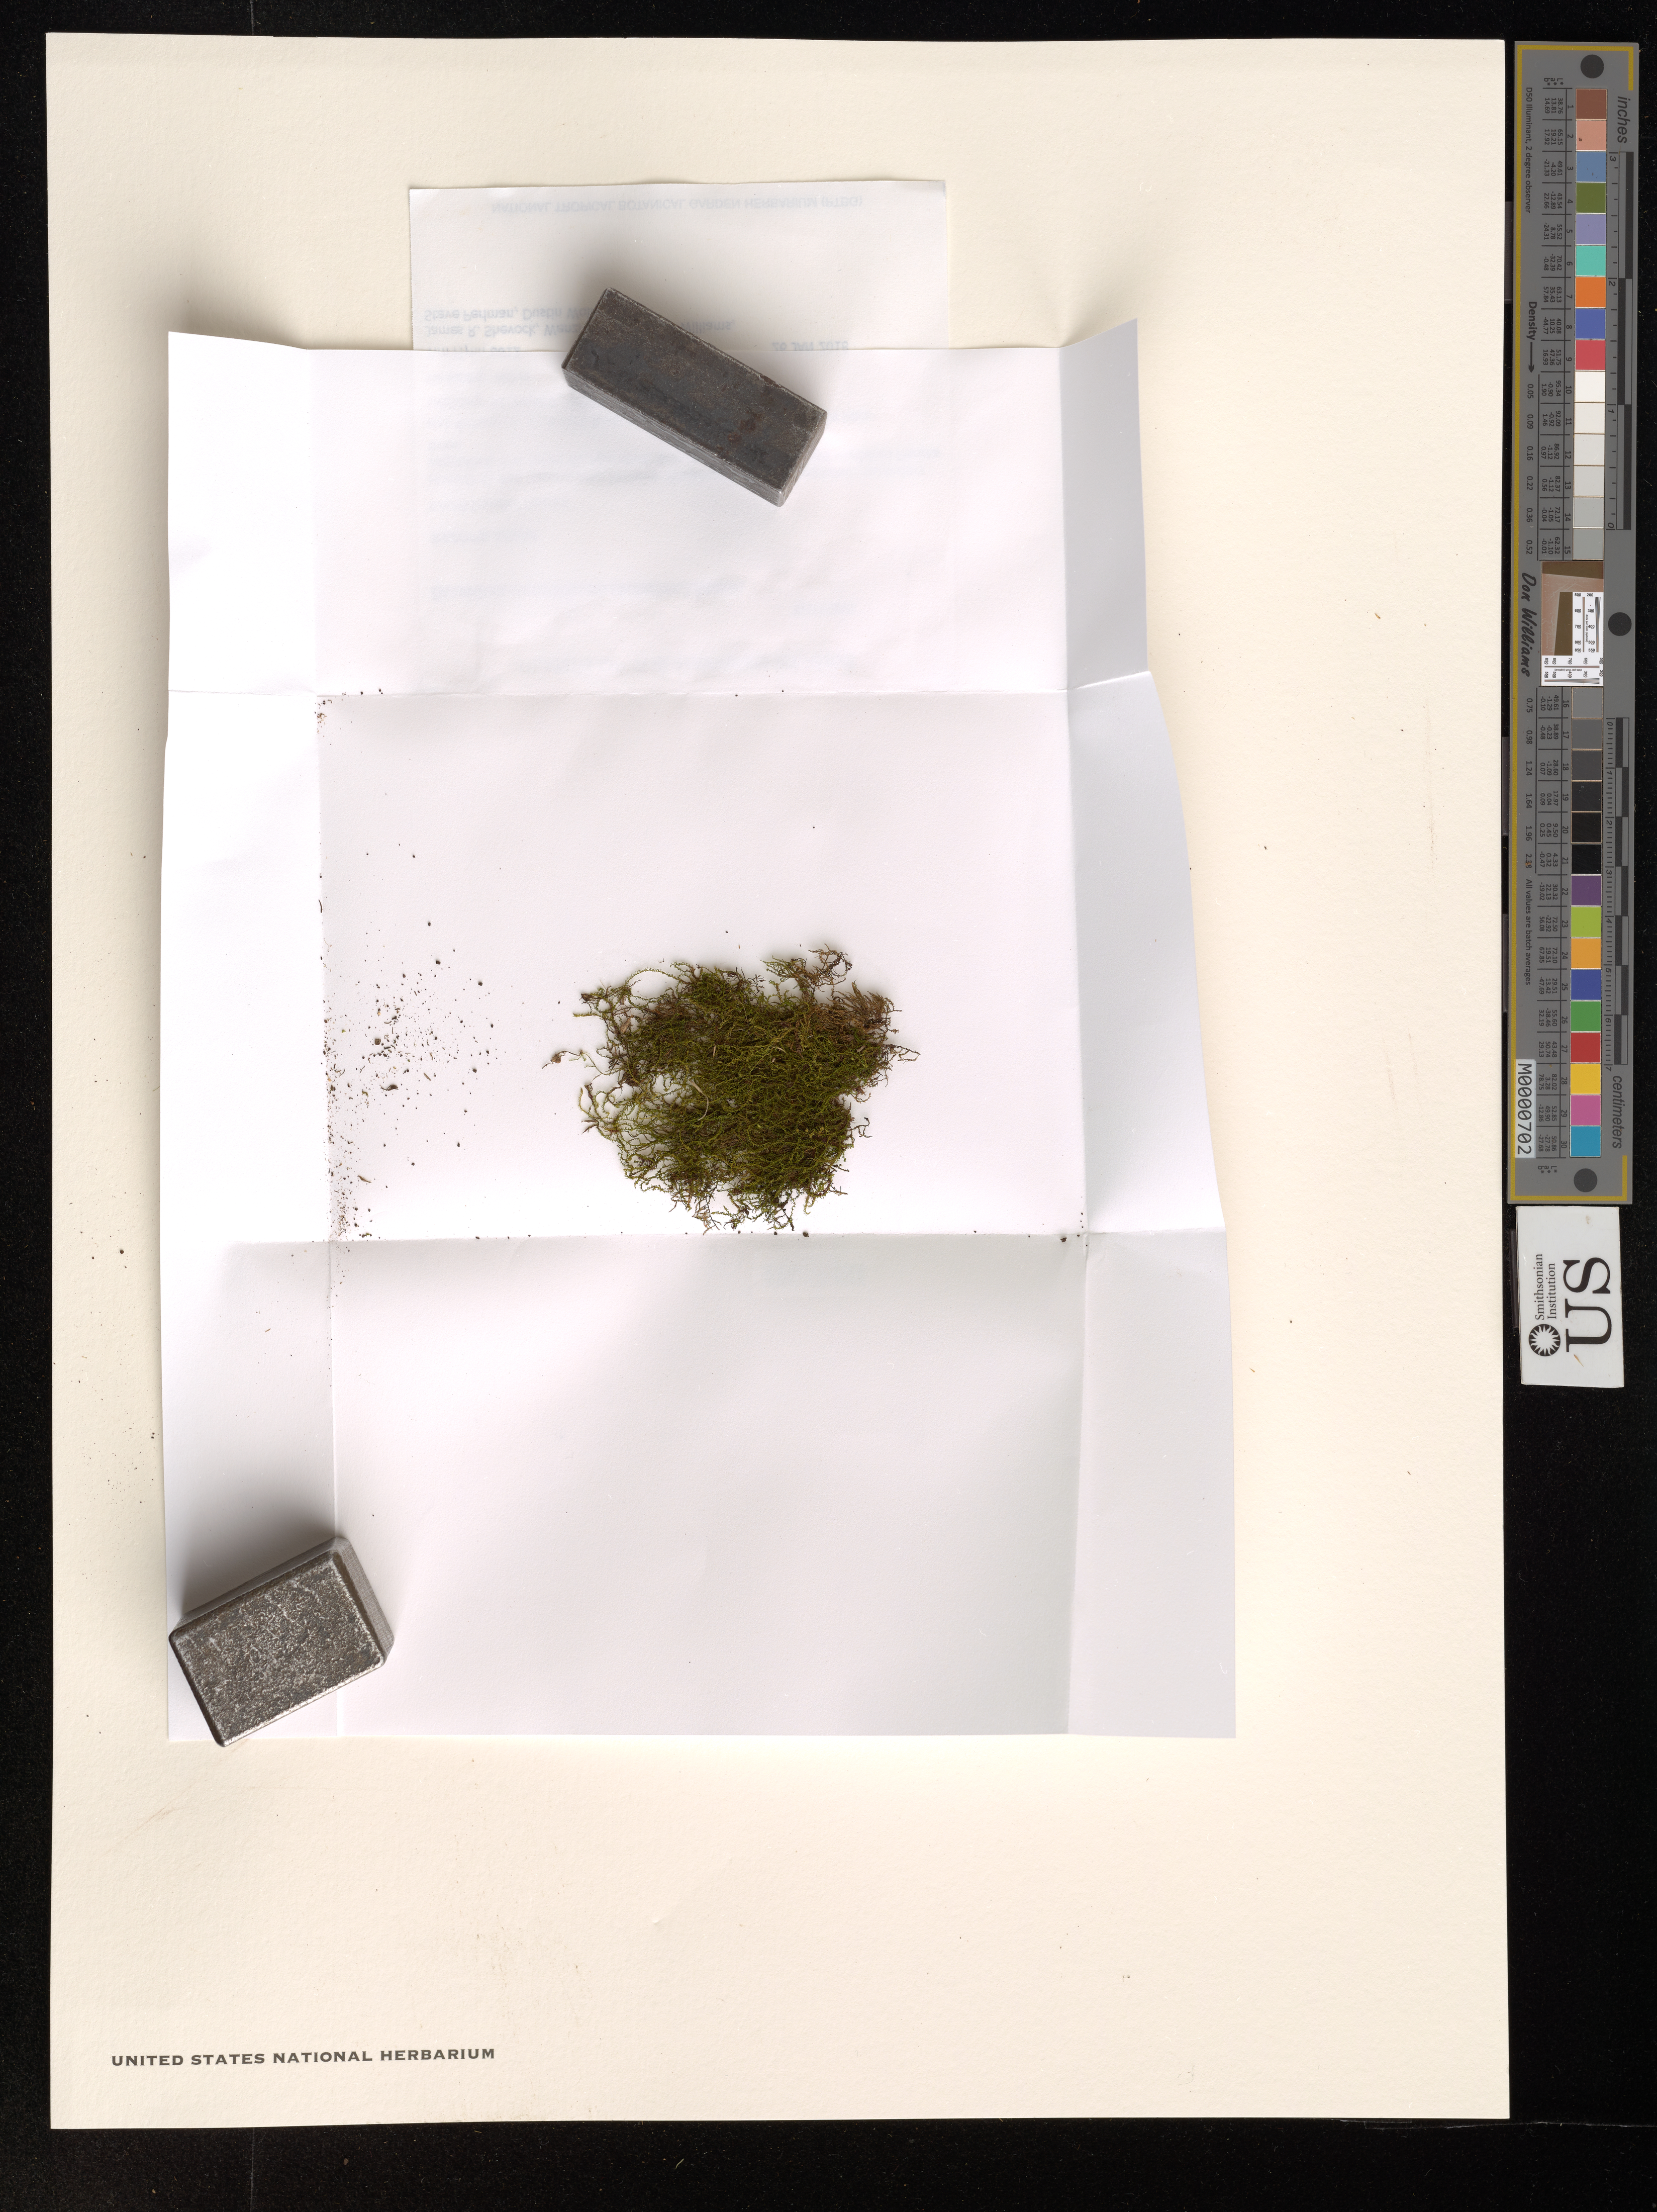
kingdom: Plantae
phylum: Bryophyta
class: Bryopsida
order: Hypnodendrales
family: Racopilaceae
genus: Racopilum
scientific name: Racopilum cuspidigerum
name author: (Schwägr.) Ångstr.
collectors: T. Flynn, J. R. Shevock, M. Wenzhang & A. Williams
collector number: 8812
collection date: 2018-01-26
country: United States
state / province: Hawaii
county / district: Kauai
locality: The Hawaiian Islands. Kauai Hanalei District. Hono O Na Pali Natural Area Reserve. Waiahuakua Valley.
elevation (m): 309